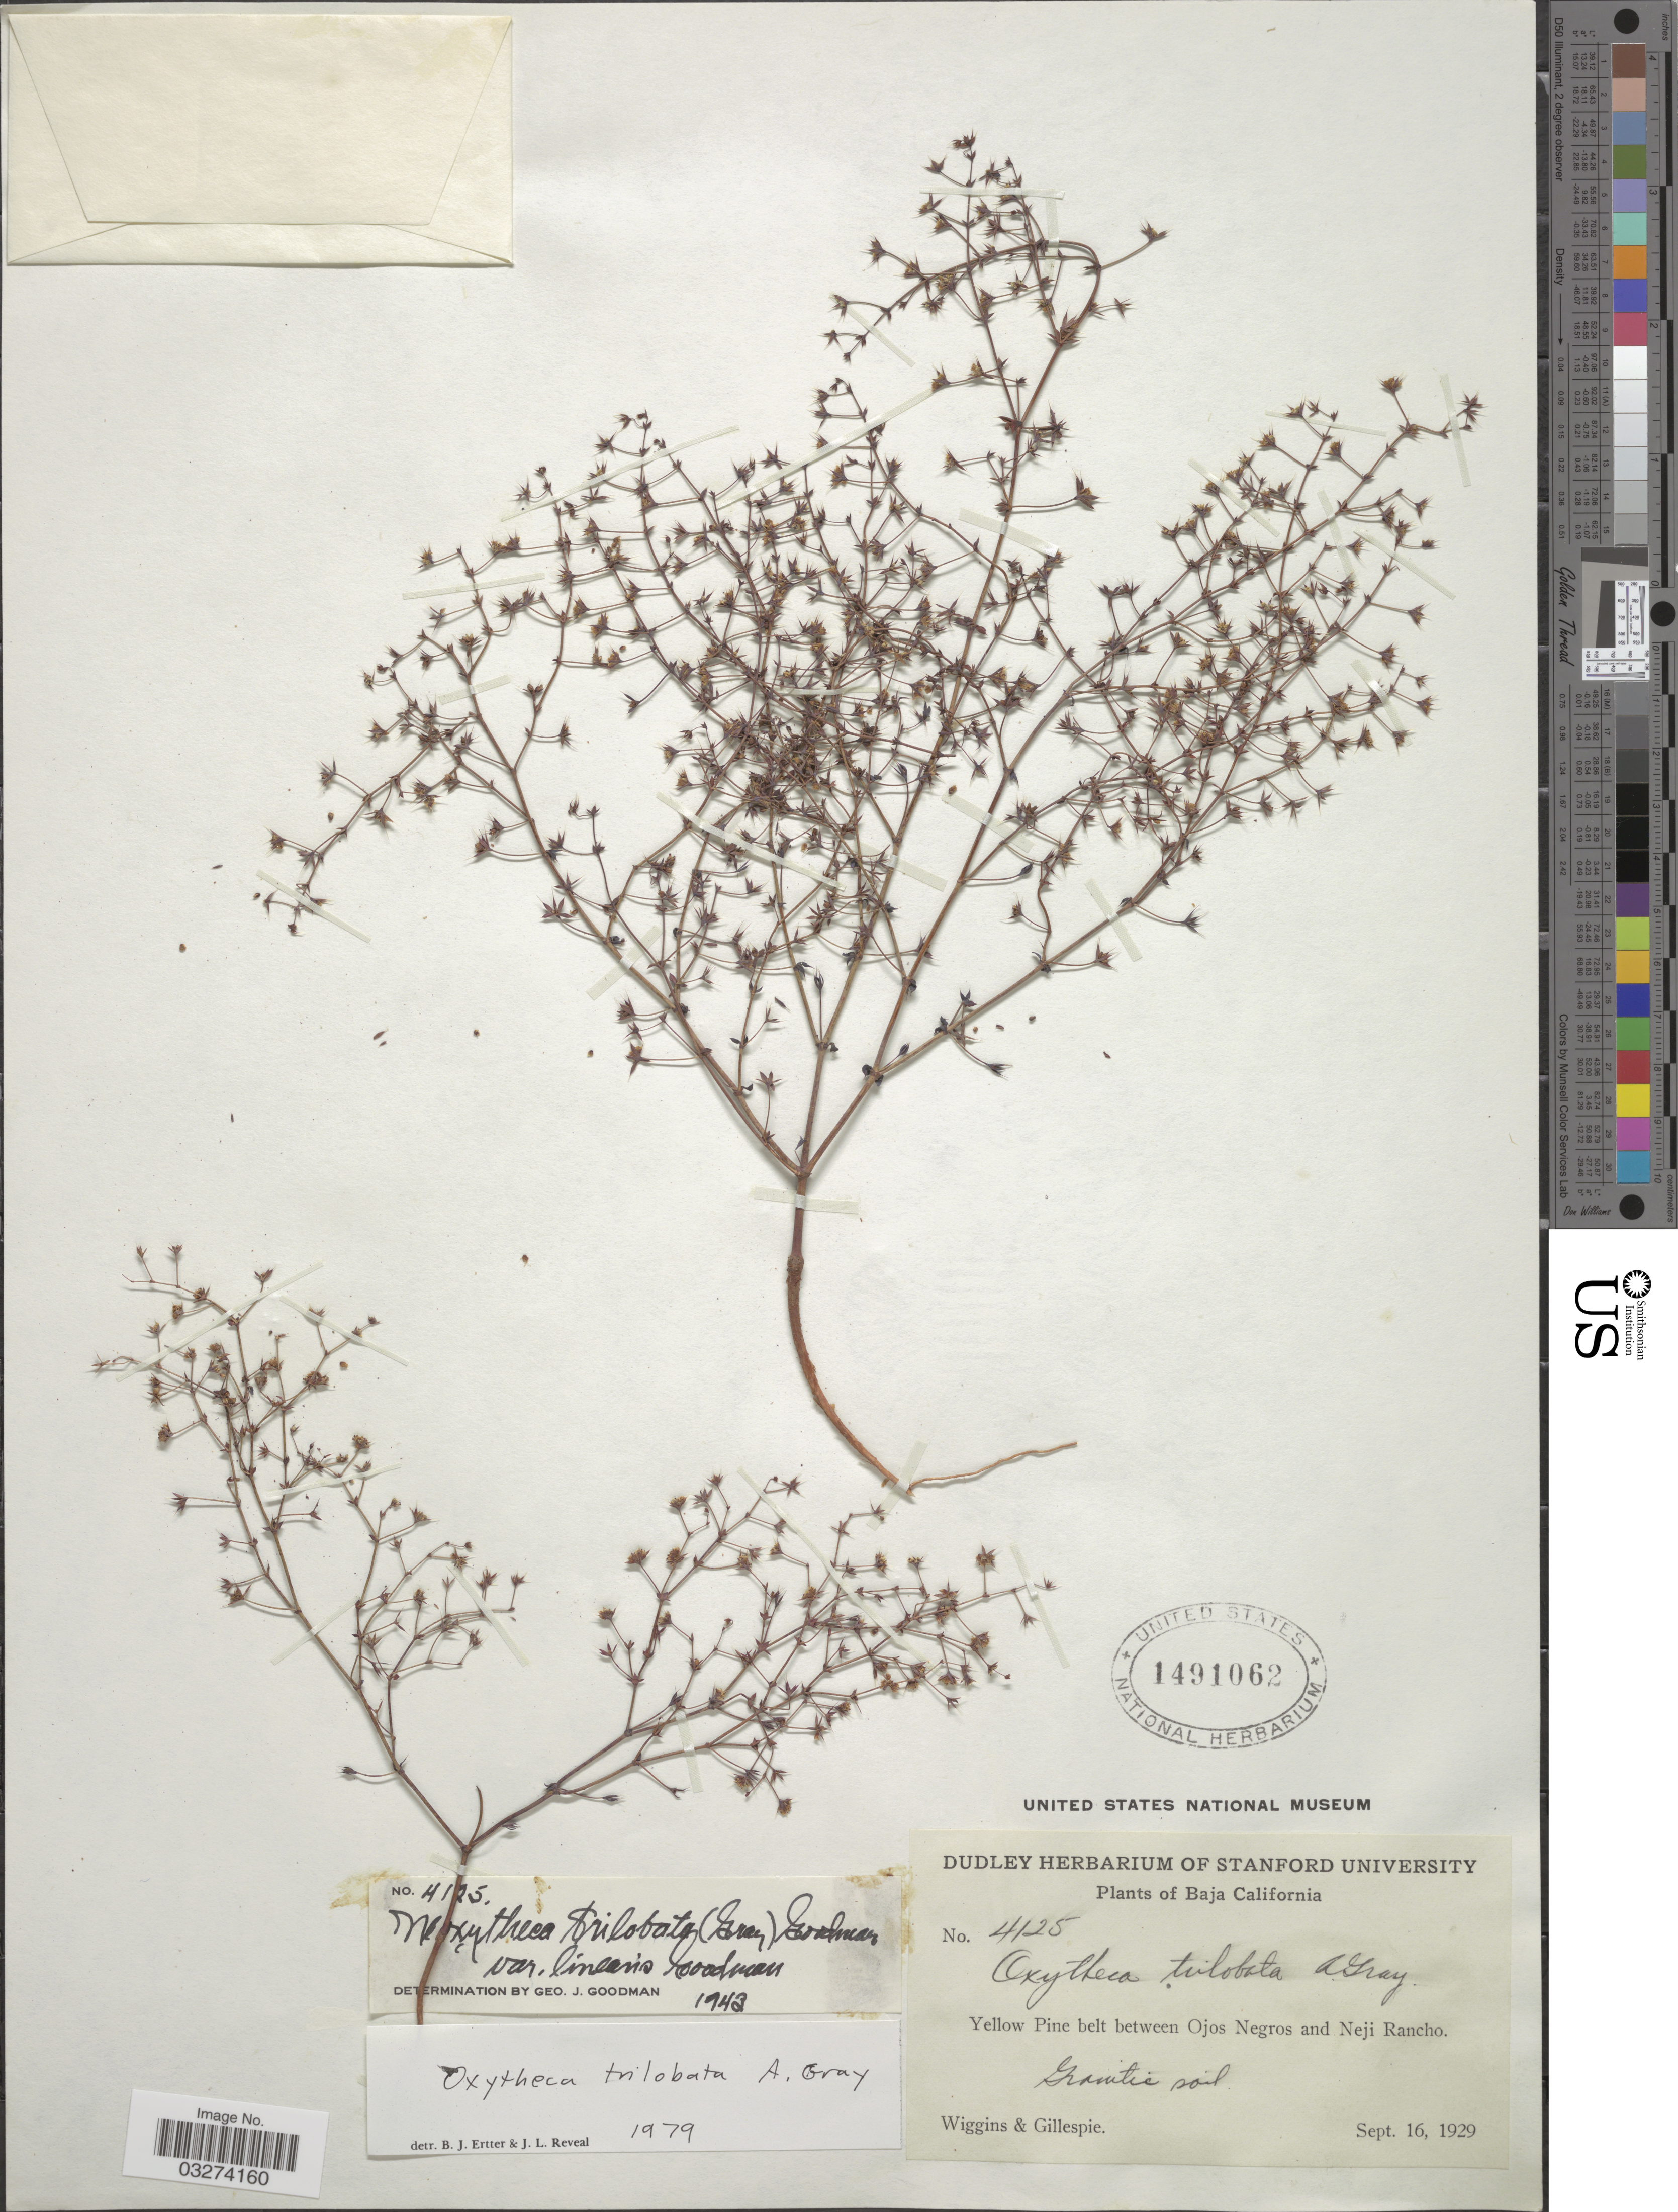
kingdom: Plantae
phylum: Tracheophyta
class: Magnoliopsida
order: Caryophyllales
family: Polygonaceae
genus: Sidotheca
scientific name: Sidotheca trilobata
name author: (A. Gray) Reveal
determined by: Strong, Mark T., (BOT), Smithsonian Institution - National Museum of Natural History (UNITED STATES)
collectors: -- Wiggins & -- Gillespie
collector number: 4125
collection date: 1929-09-16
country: Mexico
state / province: Baja California Norte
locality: Yellow Pine belt between Ojos Negros and Neji Rancho.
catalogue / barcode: US 1491062